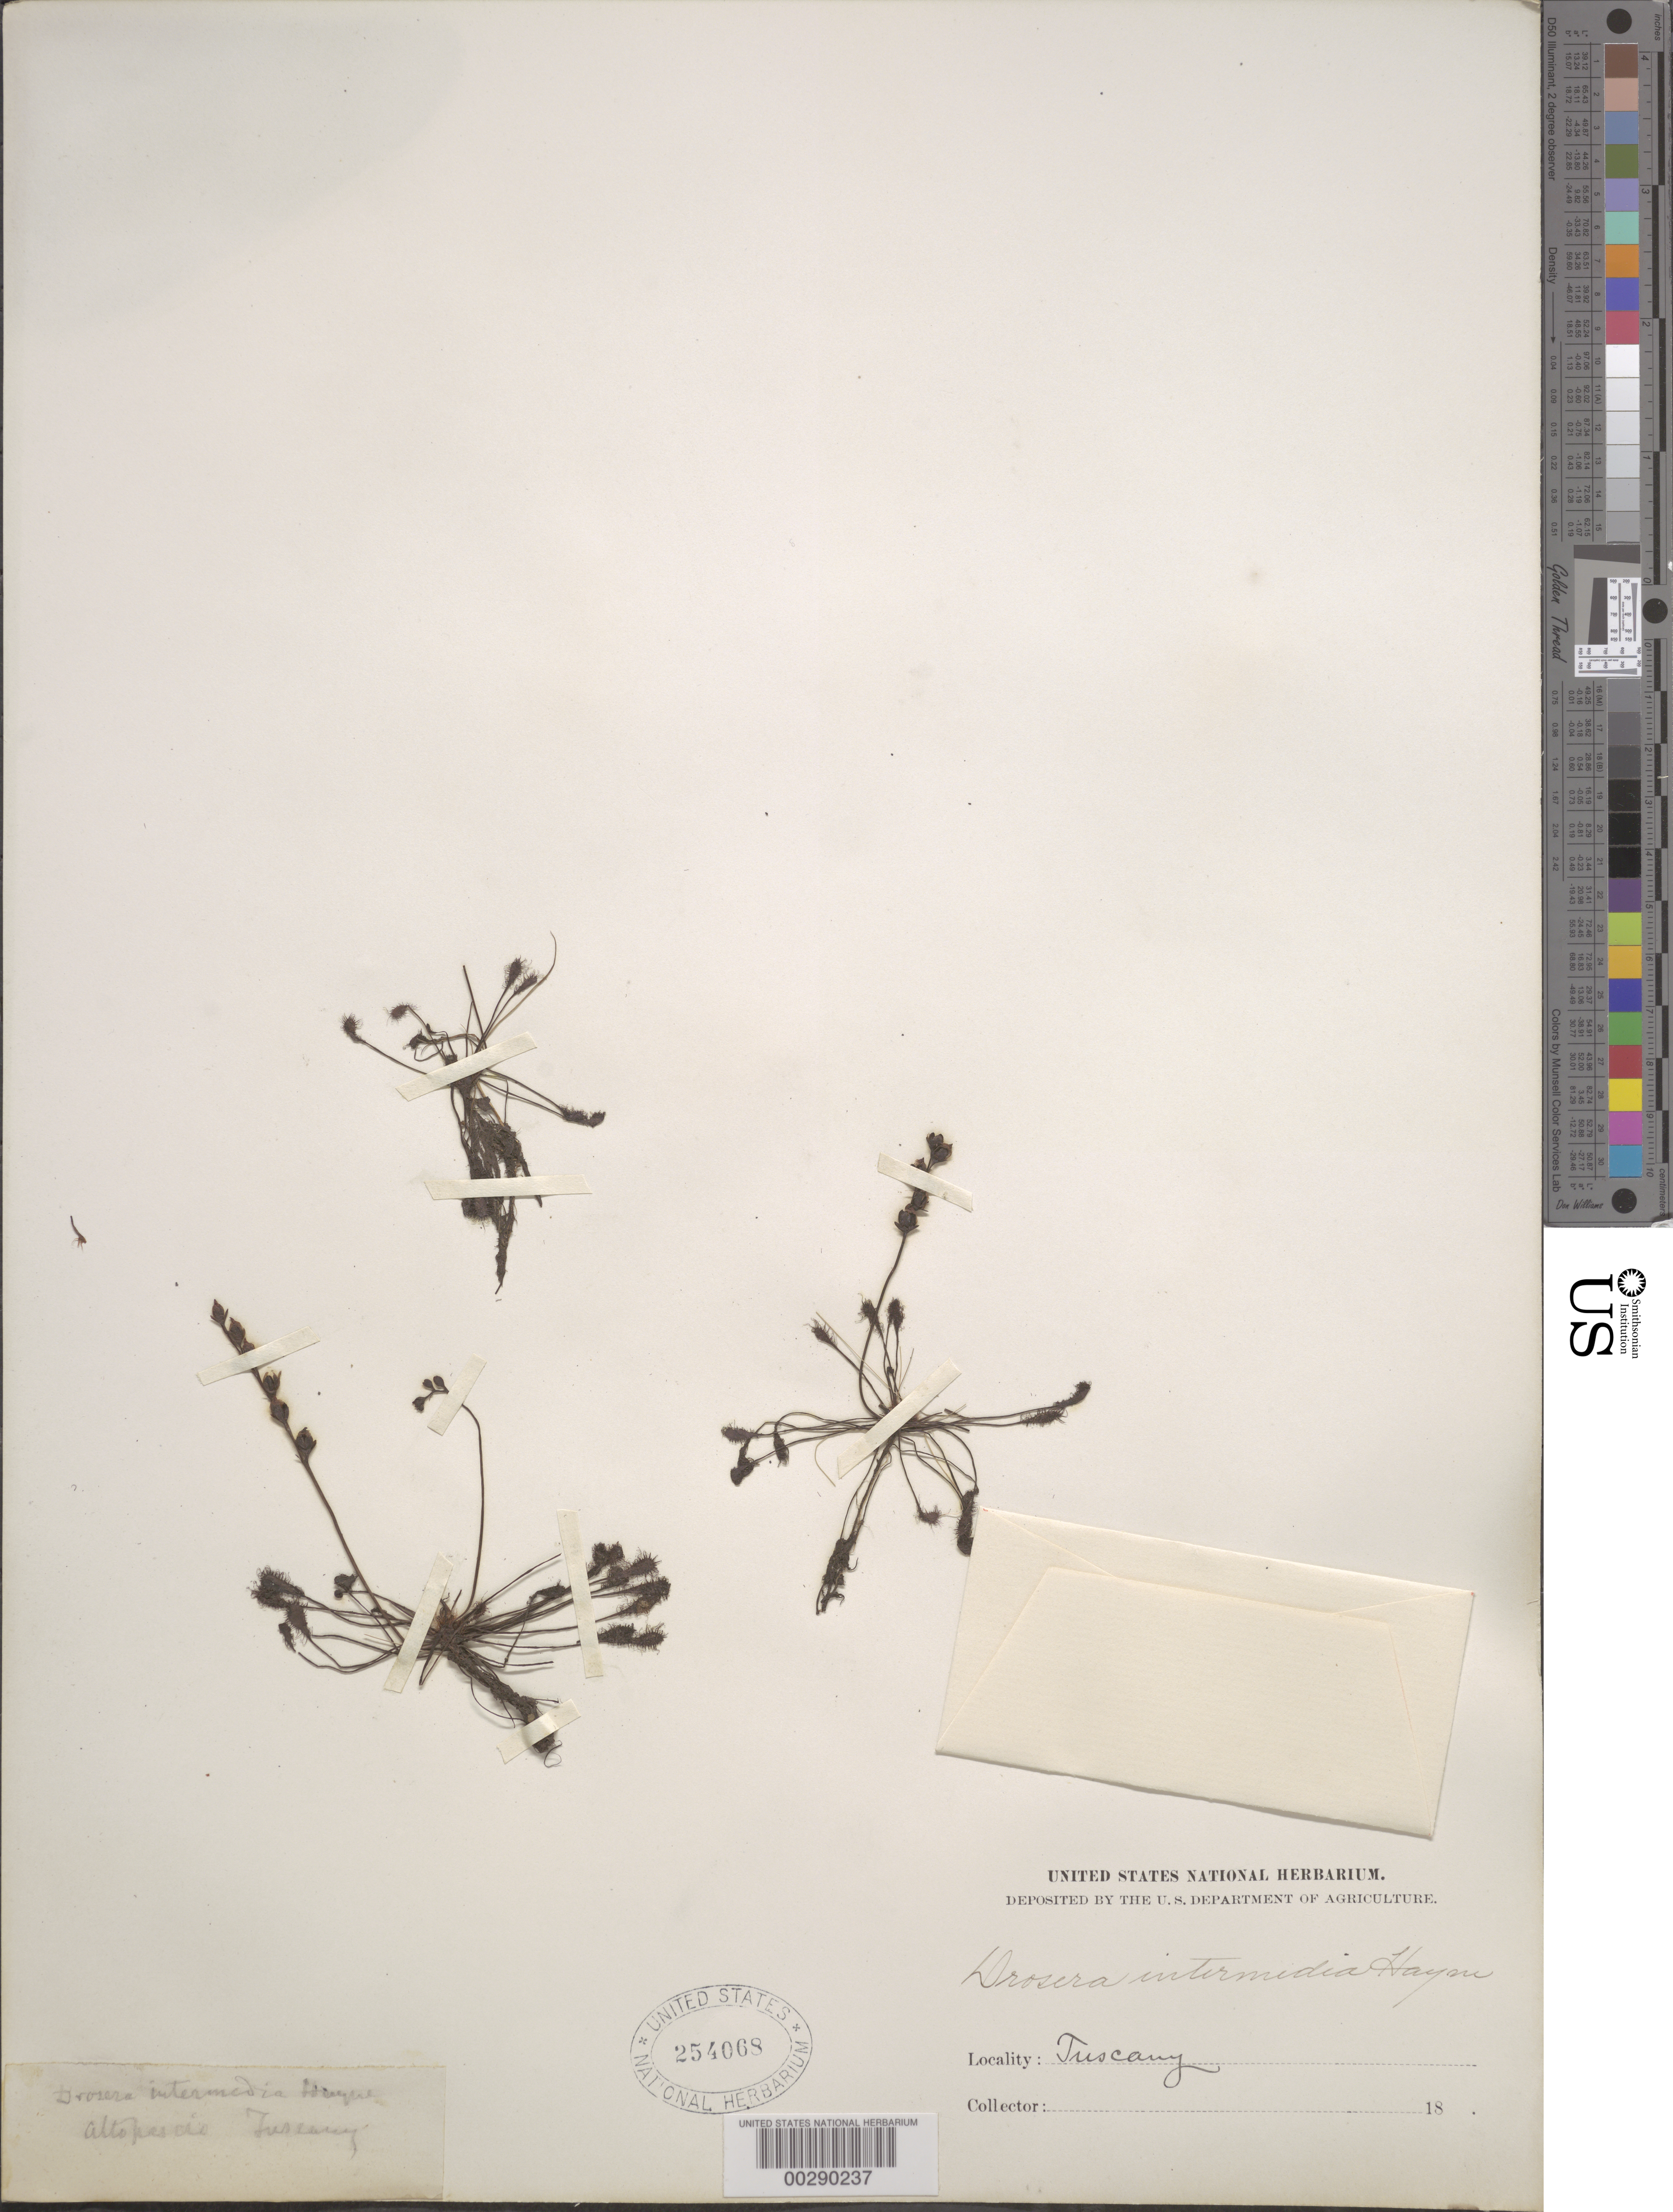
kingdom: Plantae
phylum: Tracheophyta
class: Magnoliopsida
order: Caryophyllales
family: Droseraceae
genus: Drosera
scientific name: Drosera intermedia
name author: Hayne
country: Italy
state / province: Tuscany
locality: Altopascio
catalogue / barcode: US 254068